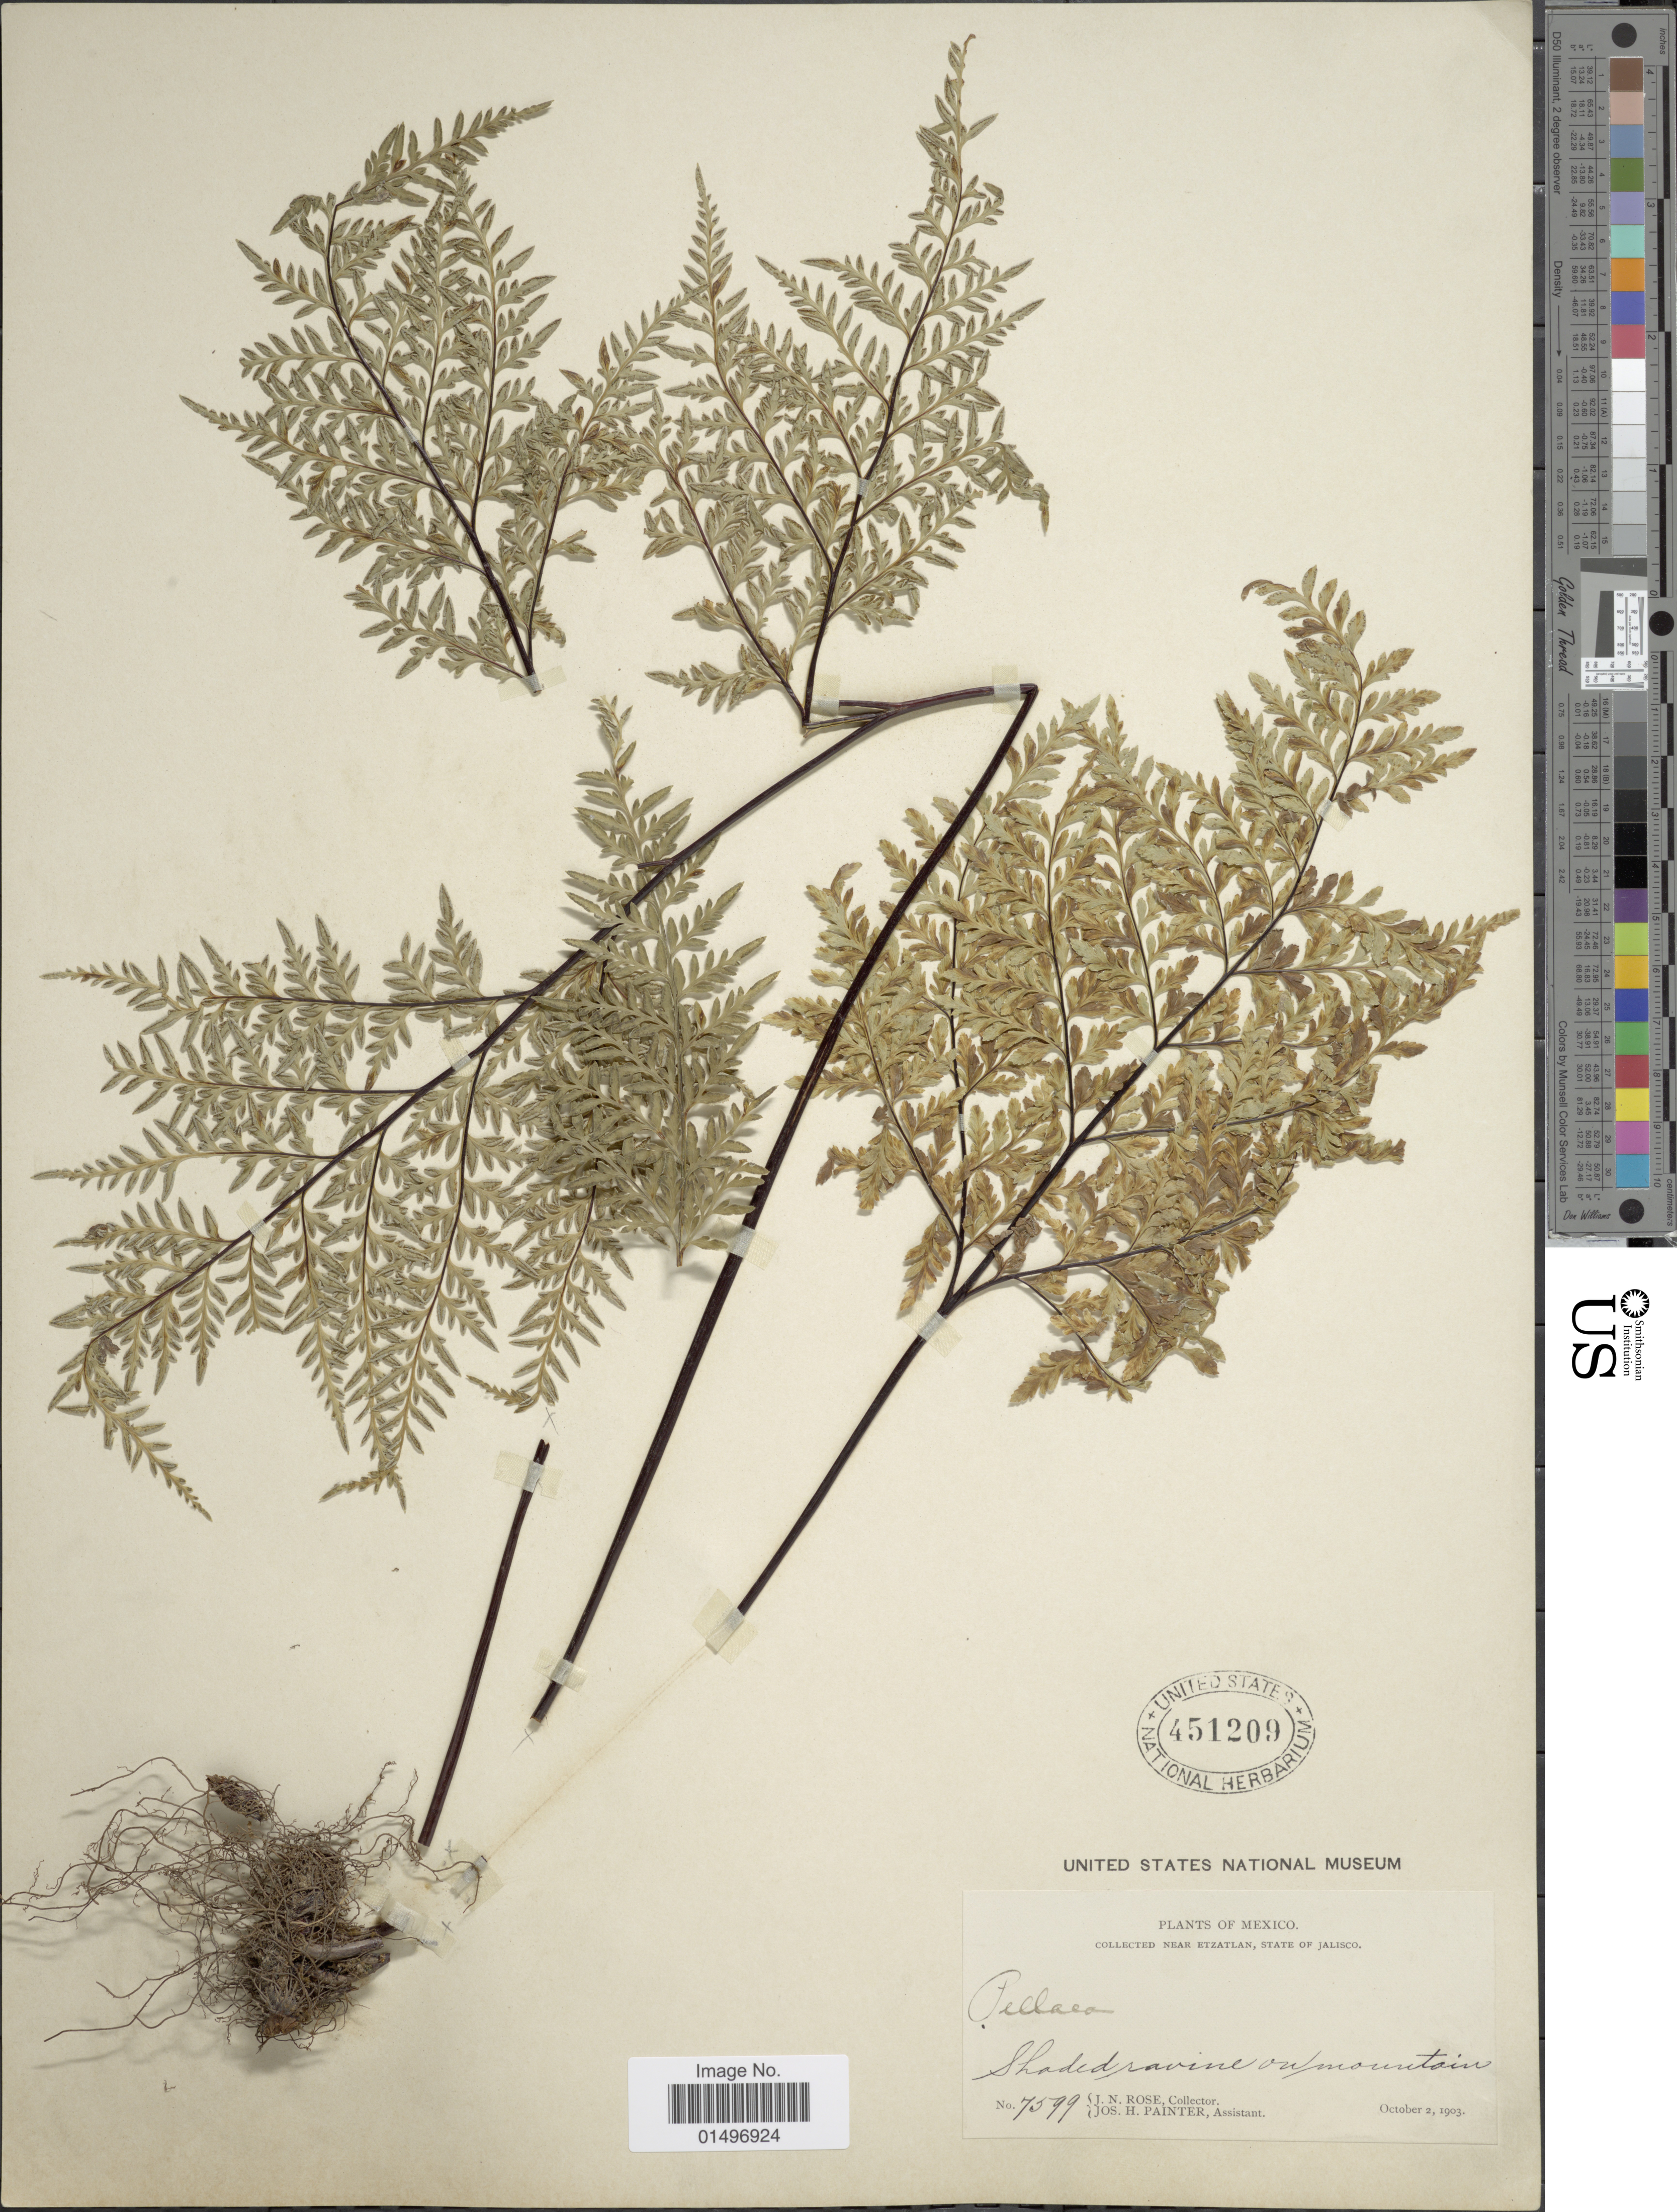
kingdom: Plantae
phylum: Tracheophyta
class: Polypodiopsida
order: Polypodiales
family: Pteridaceae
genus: Gaga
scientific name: Gaga chaerophylla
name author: (Mart. & Ikonn.-Gal.) Fay W. Li & Windham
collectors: J. N. Rose & J. H. Painter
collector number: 7599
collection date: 1903-10-02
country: Mexico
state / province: Jalisco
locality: Mexico, near Etzatlan, shaded ravine on mountain.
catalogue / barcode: US 451209